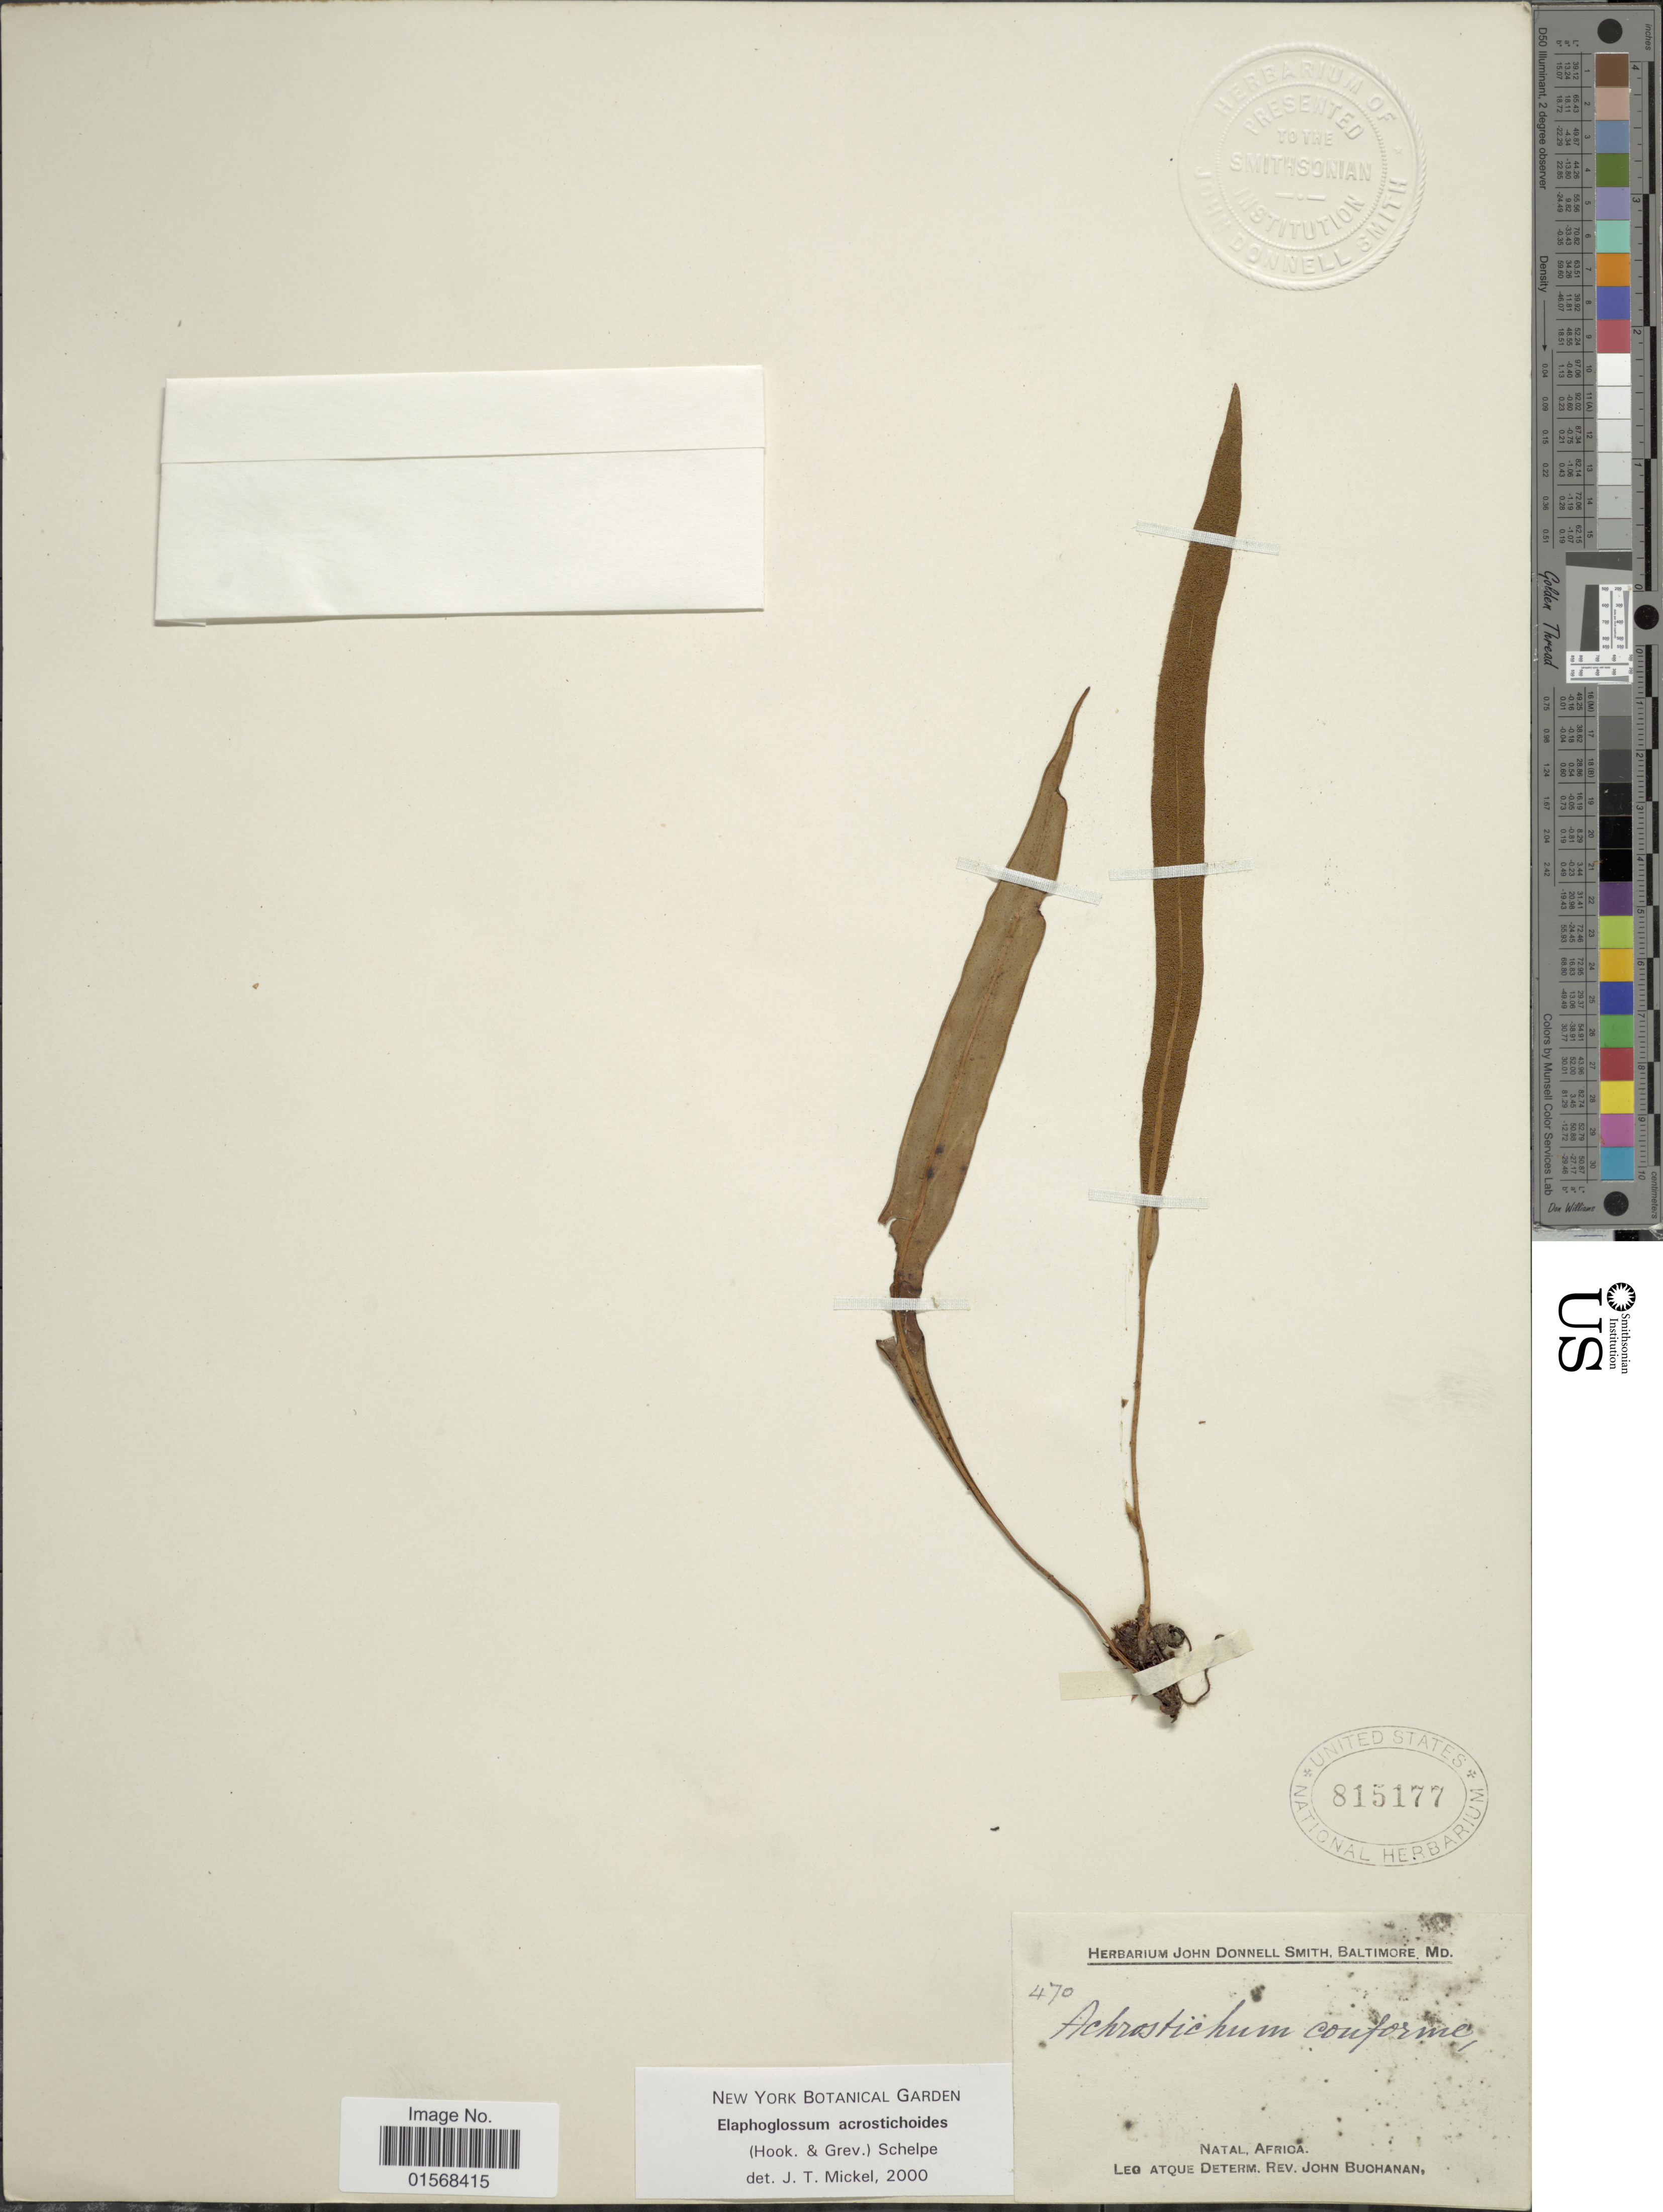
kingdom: Plantae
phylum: Tracheophyta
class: Polypodiopsida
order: Polypodiales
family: Dryopteridaceae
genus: Elaphoglossum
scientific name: Elaphoglossum acrostichoides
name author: (Hook. & Grev.) Schelpe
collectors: J. Buchanan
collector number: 470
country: South Africa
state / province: KwaZulu-Natal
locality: Natal, Africa.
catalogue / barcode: US 815177